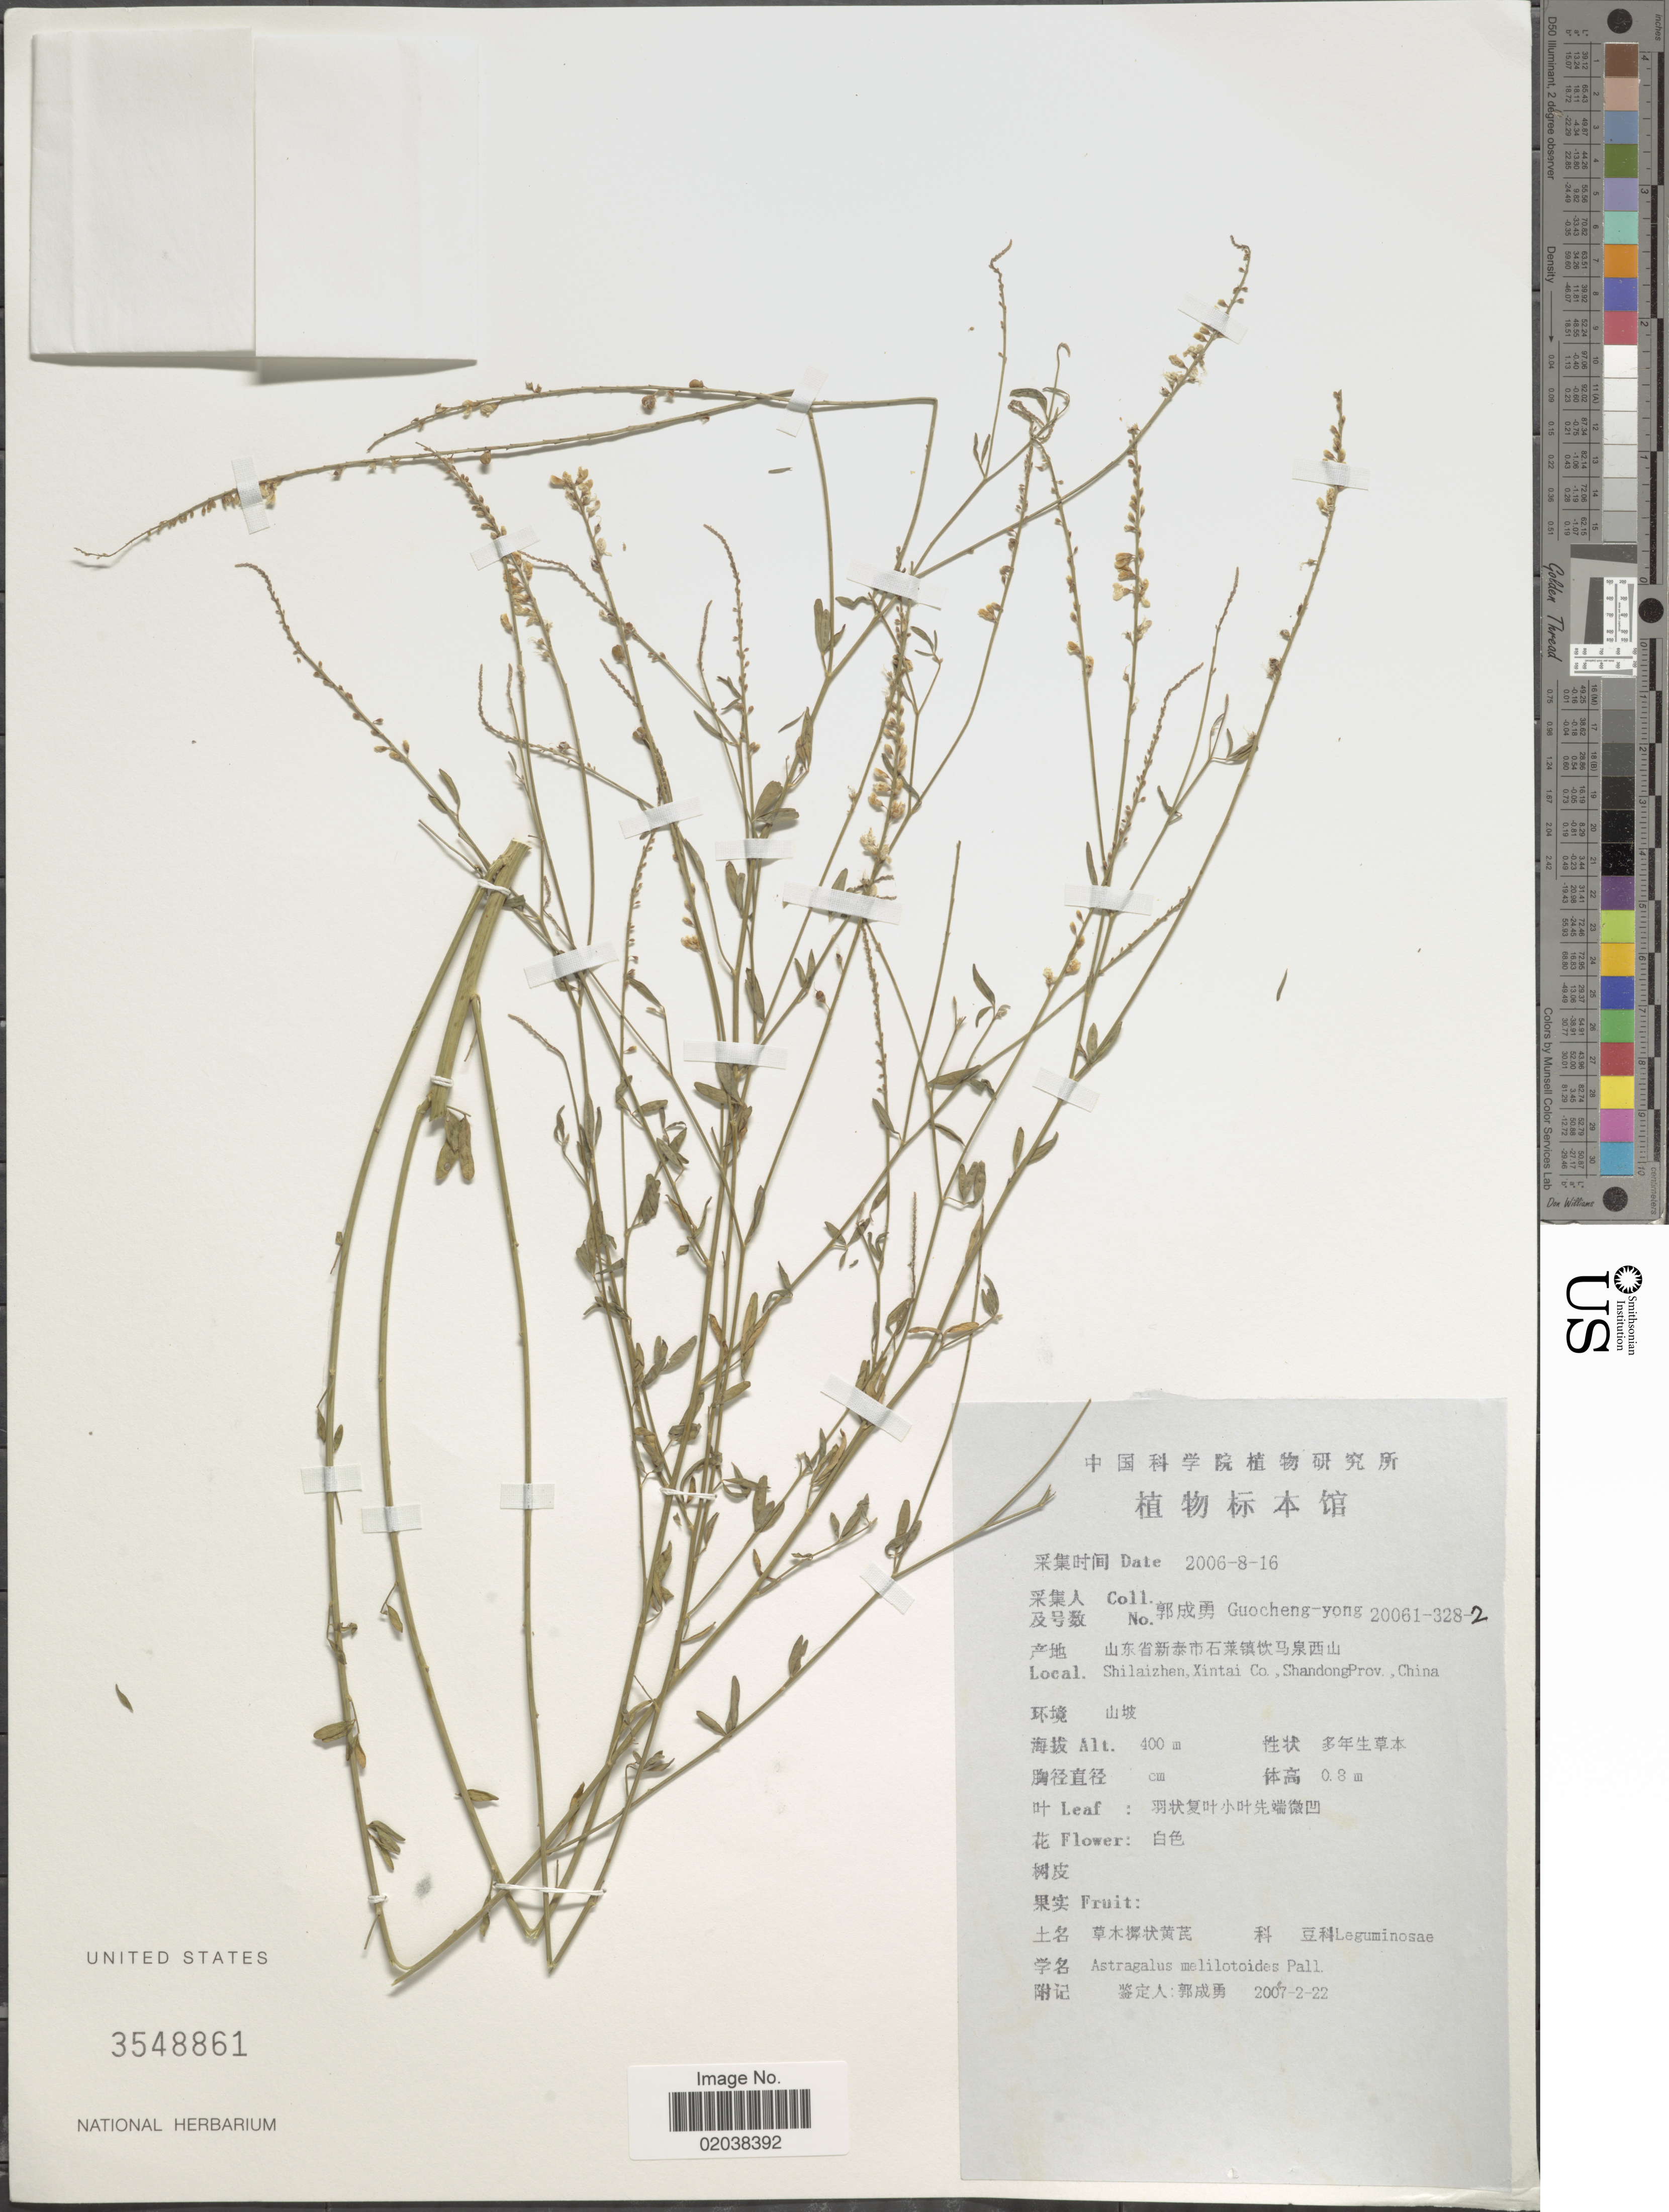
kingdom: Plantae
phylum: Tracheophyta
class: Magnoliopsida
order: Fabales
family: Fabaceae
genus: Astragalus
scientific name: Astragalus melilotoides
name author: Pall.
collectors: Guo cheng-yong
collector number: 20061-328-2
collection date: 2006-08-16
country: China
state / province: Shandong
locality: Shilaizhen, Xintai Co.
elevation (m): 400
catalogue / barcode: US 3548861